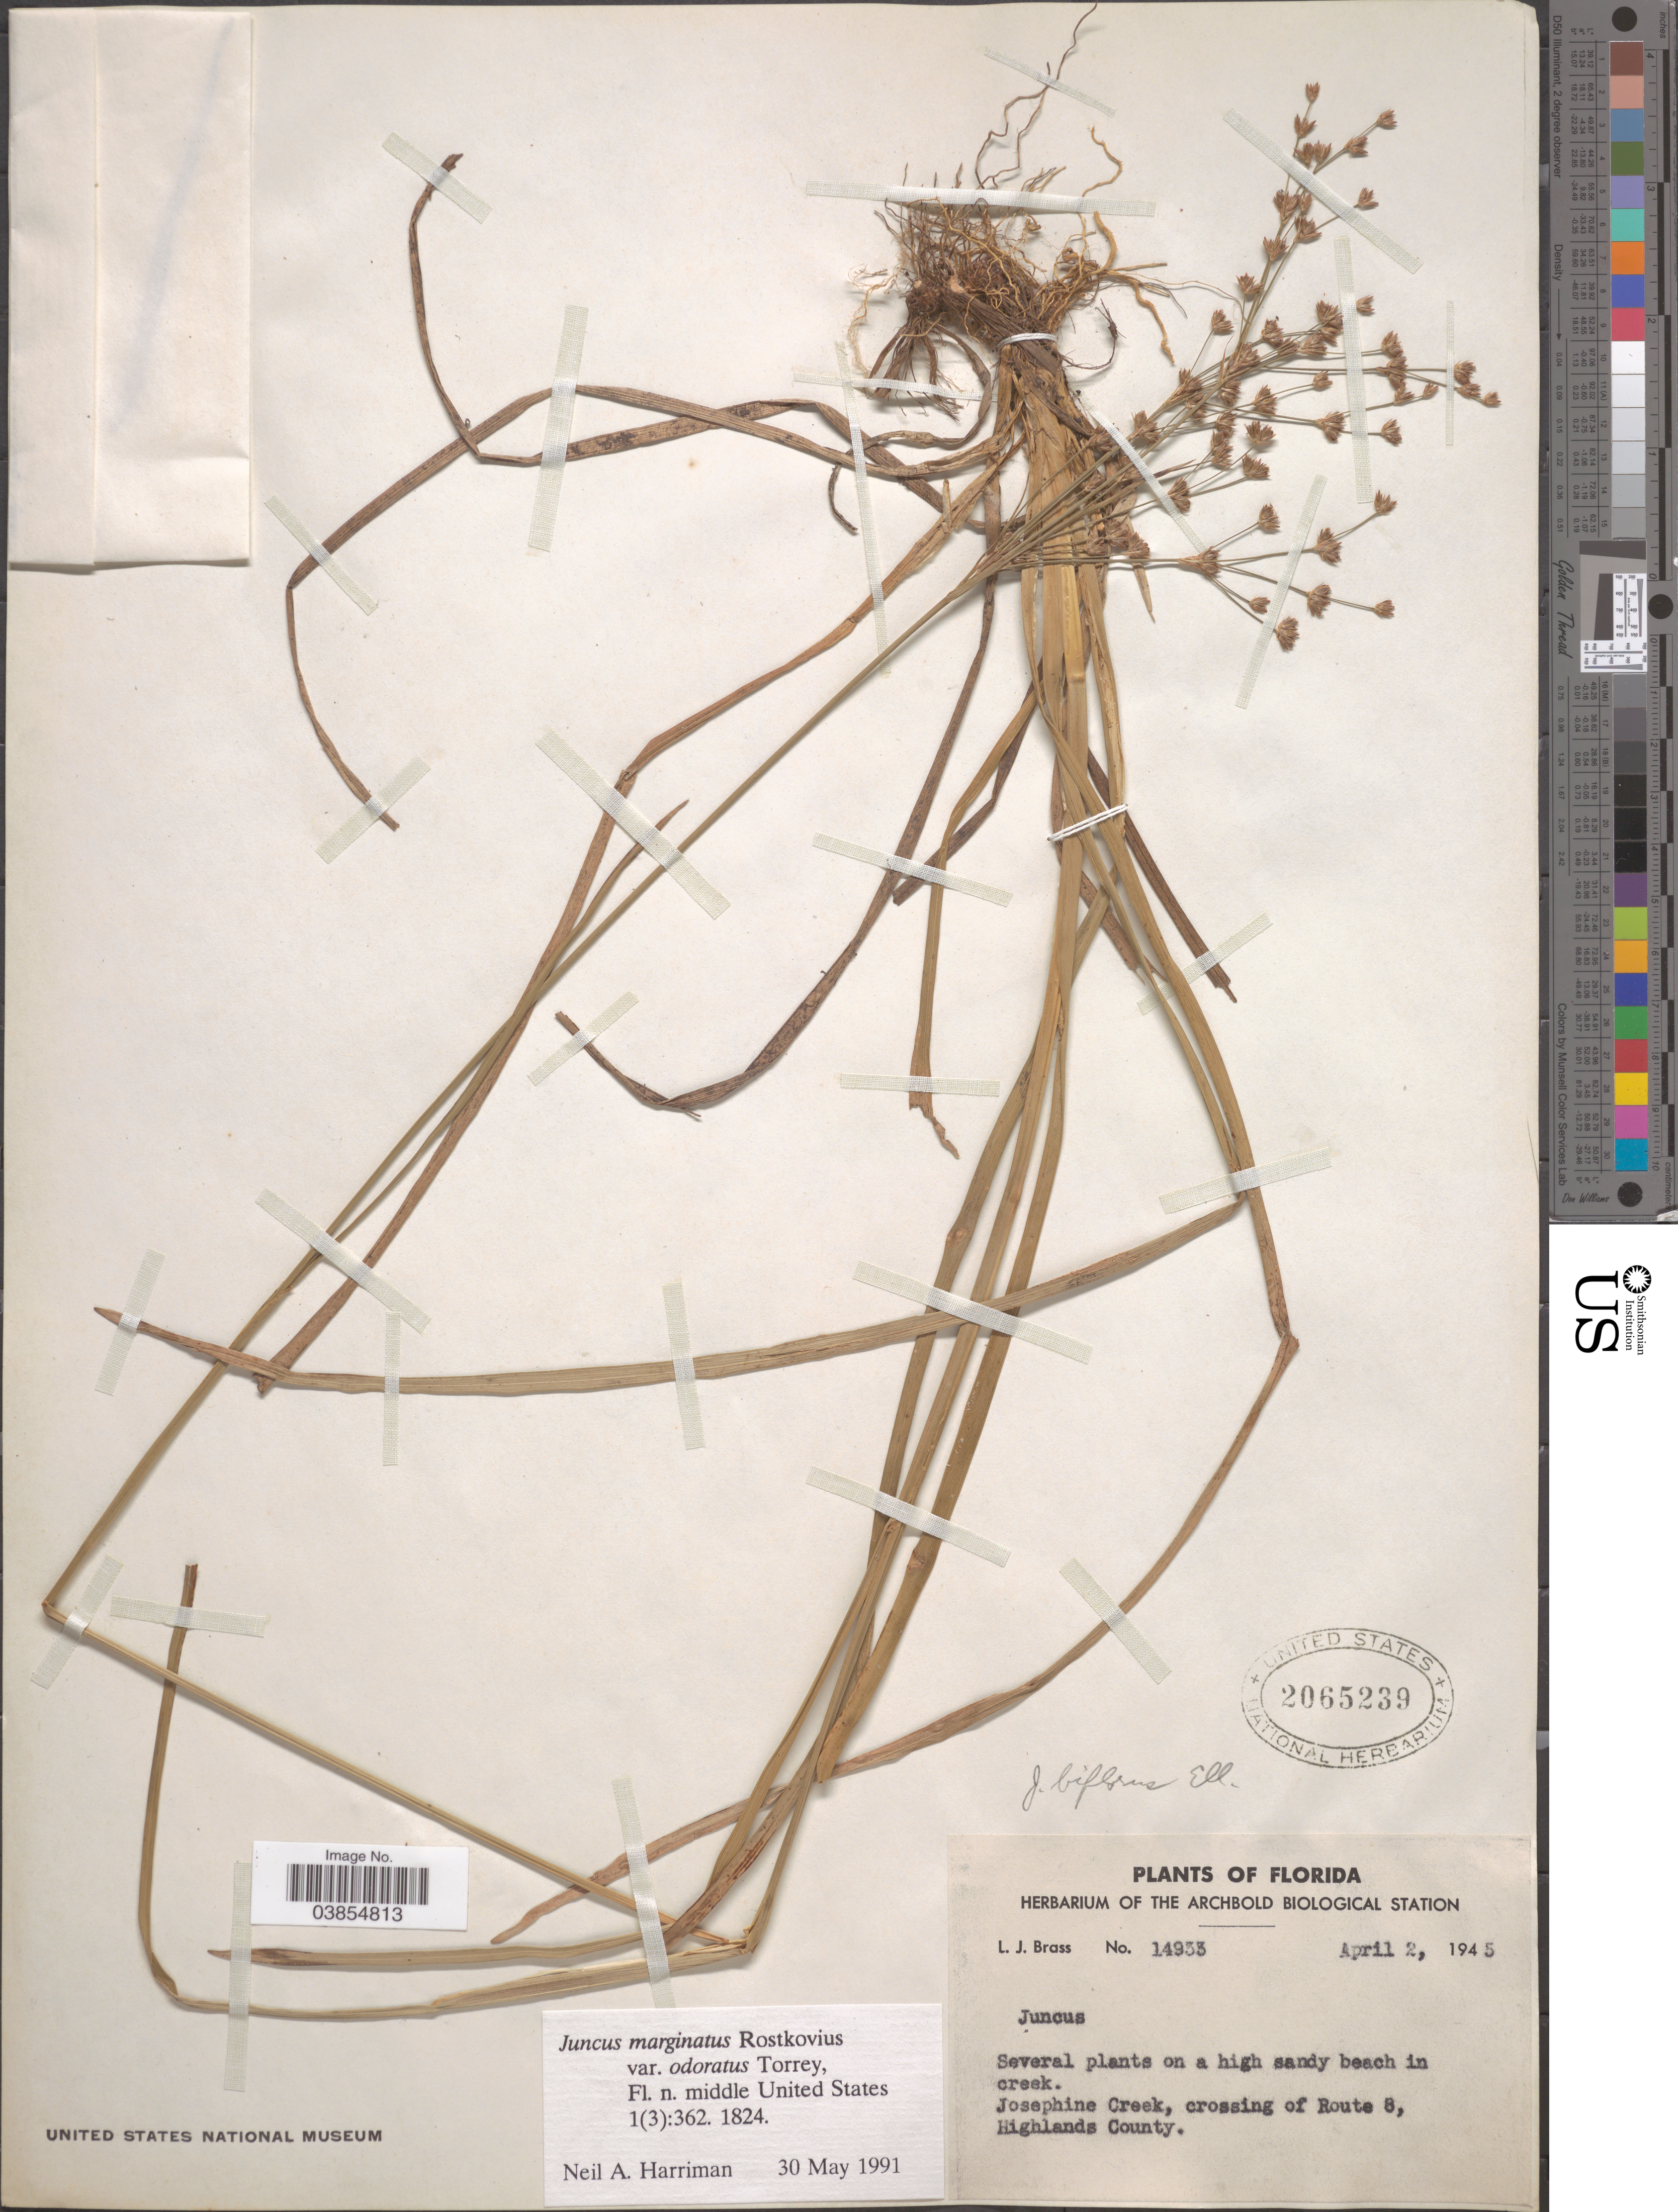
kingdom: Plantae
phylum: Tracheophyta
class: Liliopsida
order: Poales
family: Juncaceae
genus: Juncus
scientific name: Juncus marginatus var. odoratus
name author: Torr.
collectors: L. J. Brass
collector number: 14933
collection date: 1945-04-02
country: United States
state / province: Florida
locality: Josephine Creek, crossing of Route 8, Highlands County.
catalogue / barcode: US 2065239